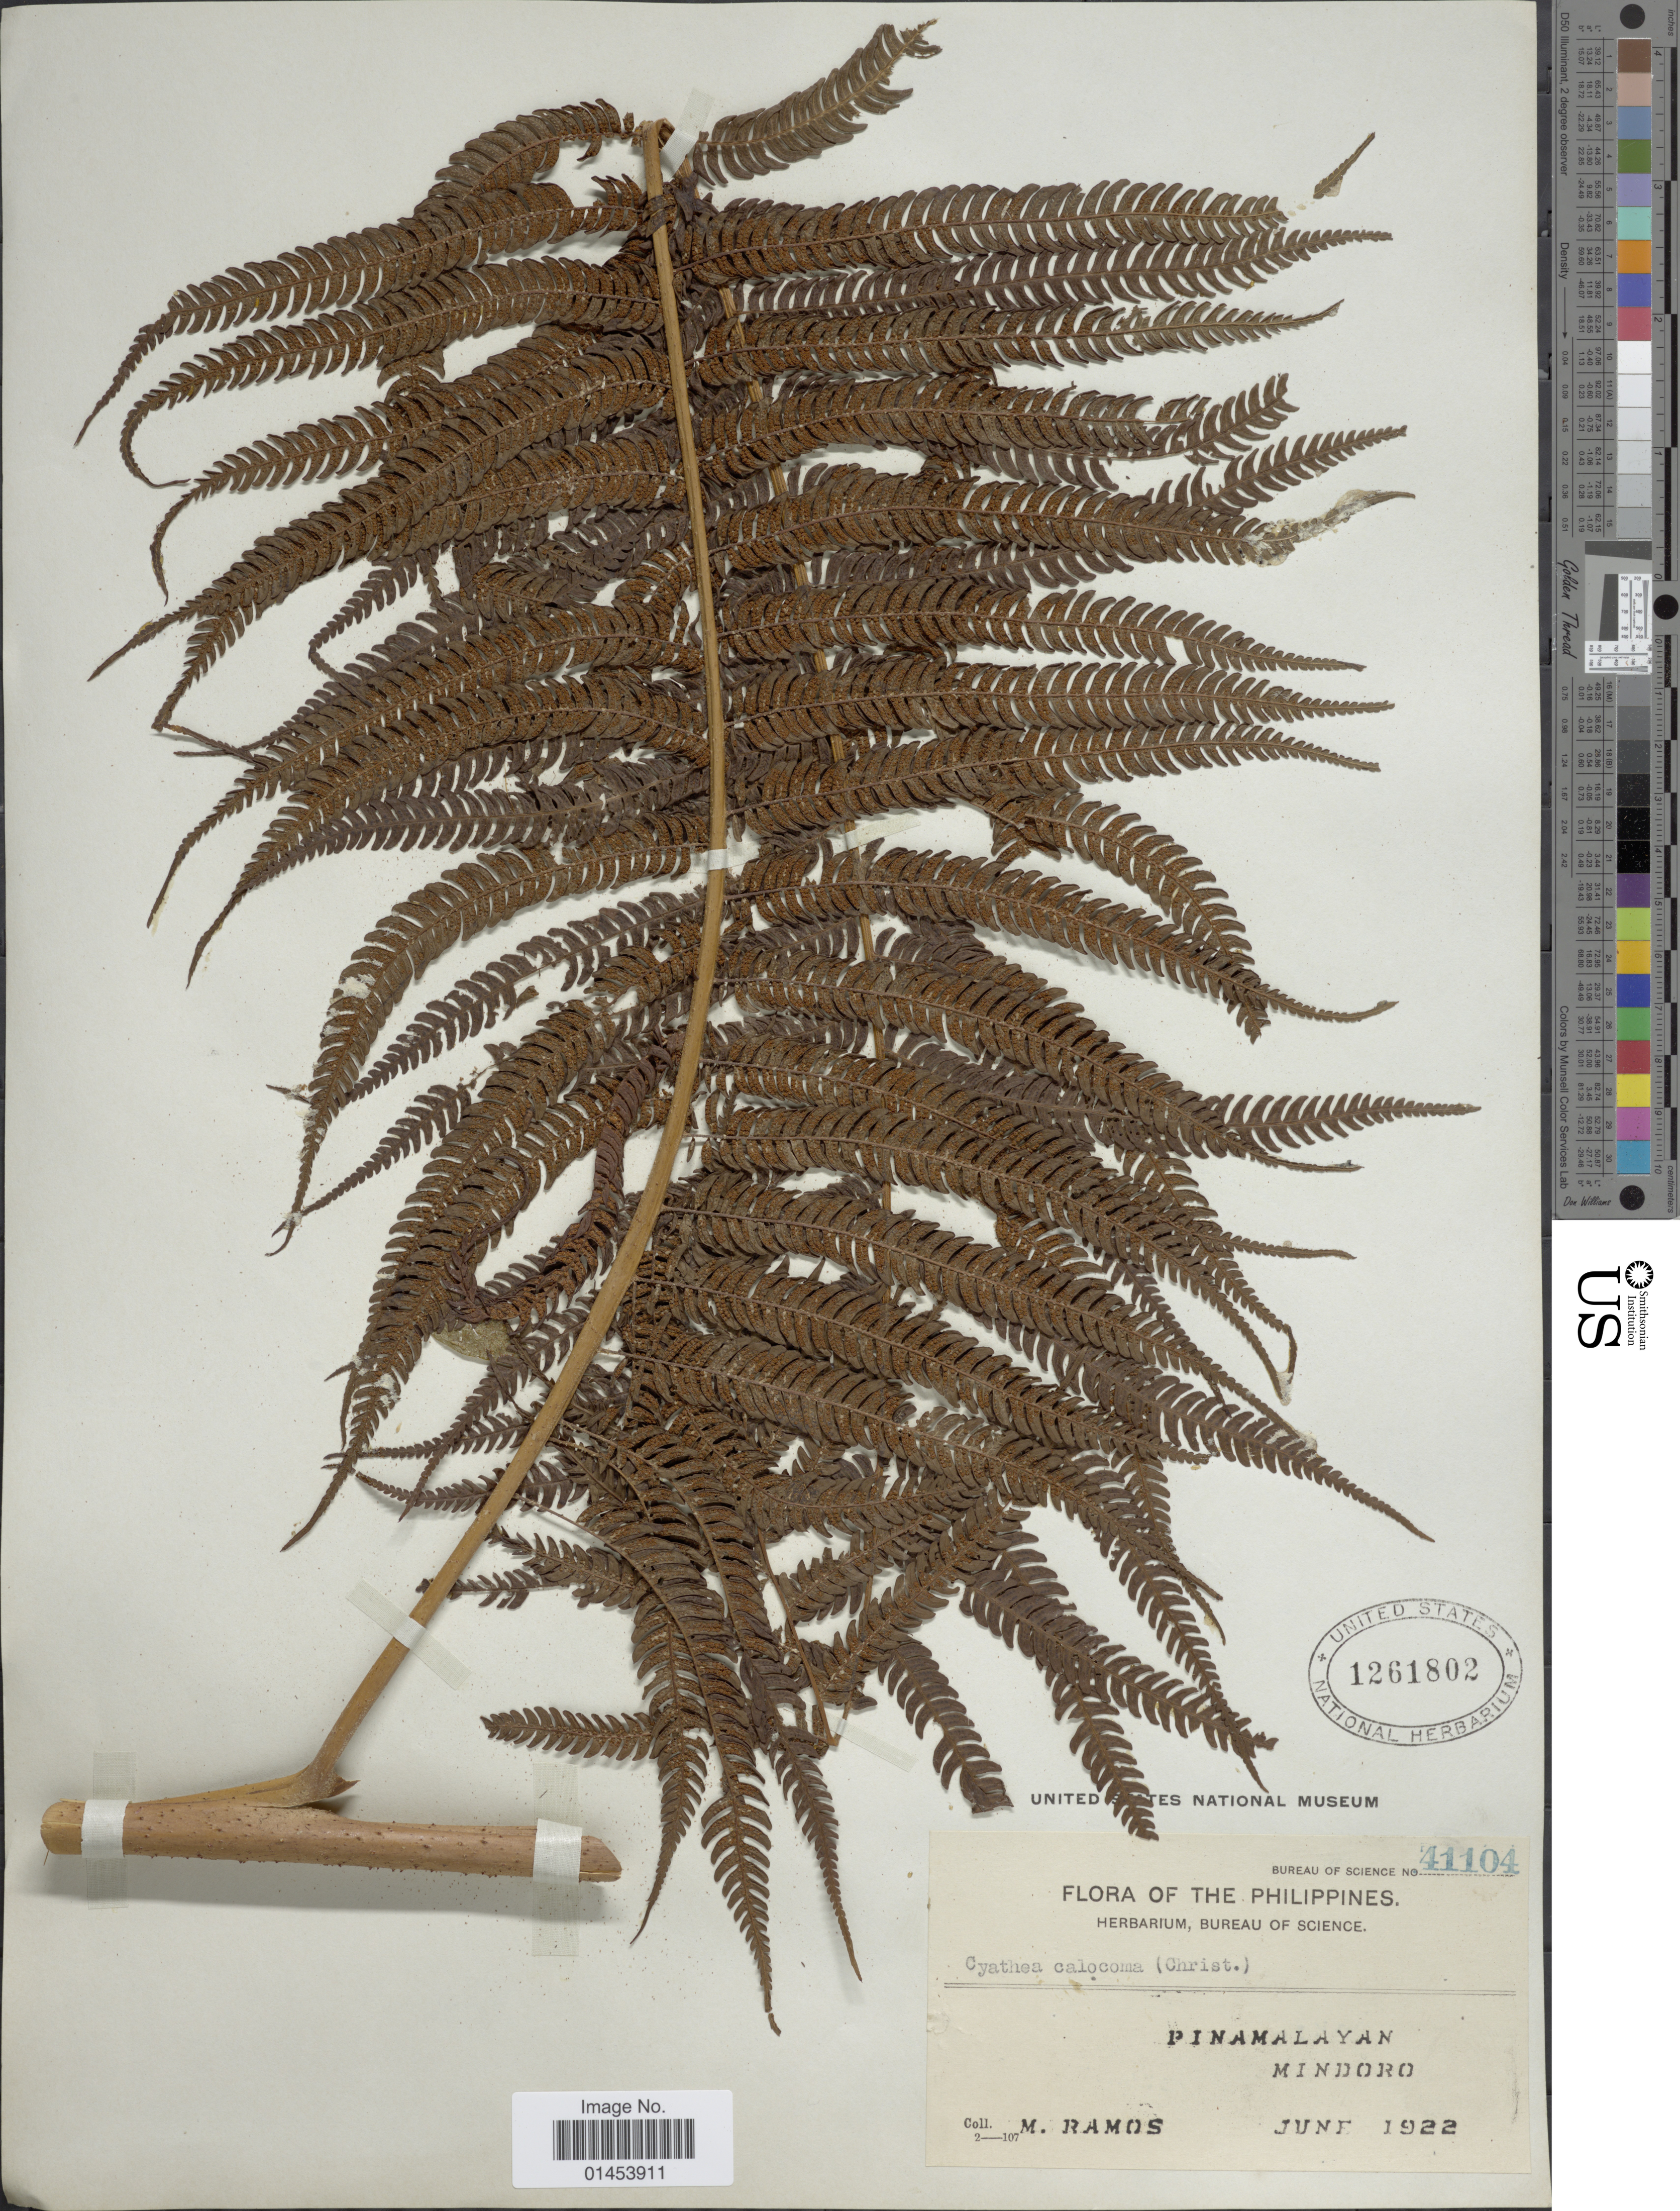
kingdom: Plantae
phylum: Tracheophyta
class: Polypodiopsida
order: Cyatheales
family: Cyatheaceae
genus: Cyathea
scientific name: Cyathea lepifera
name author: (J. Sm.) Copel.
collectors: M. Ramos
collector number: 41104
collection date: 1922-06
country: Philippines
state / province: Mimaropa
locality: Pinamalayan, Mindoro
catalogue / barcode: US 1261802